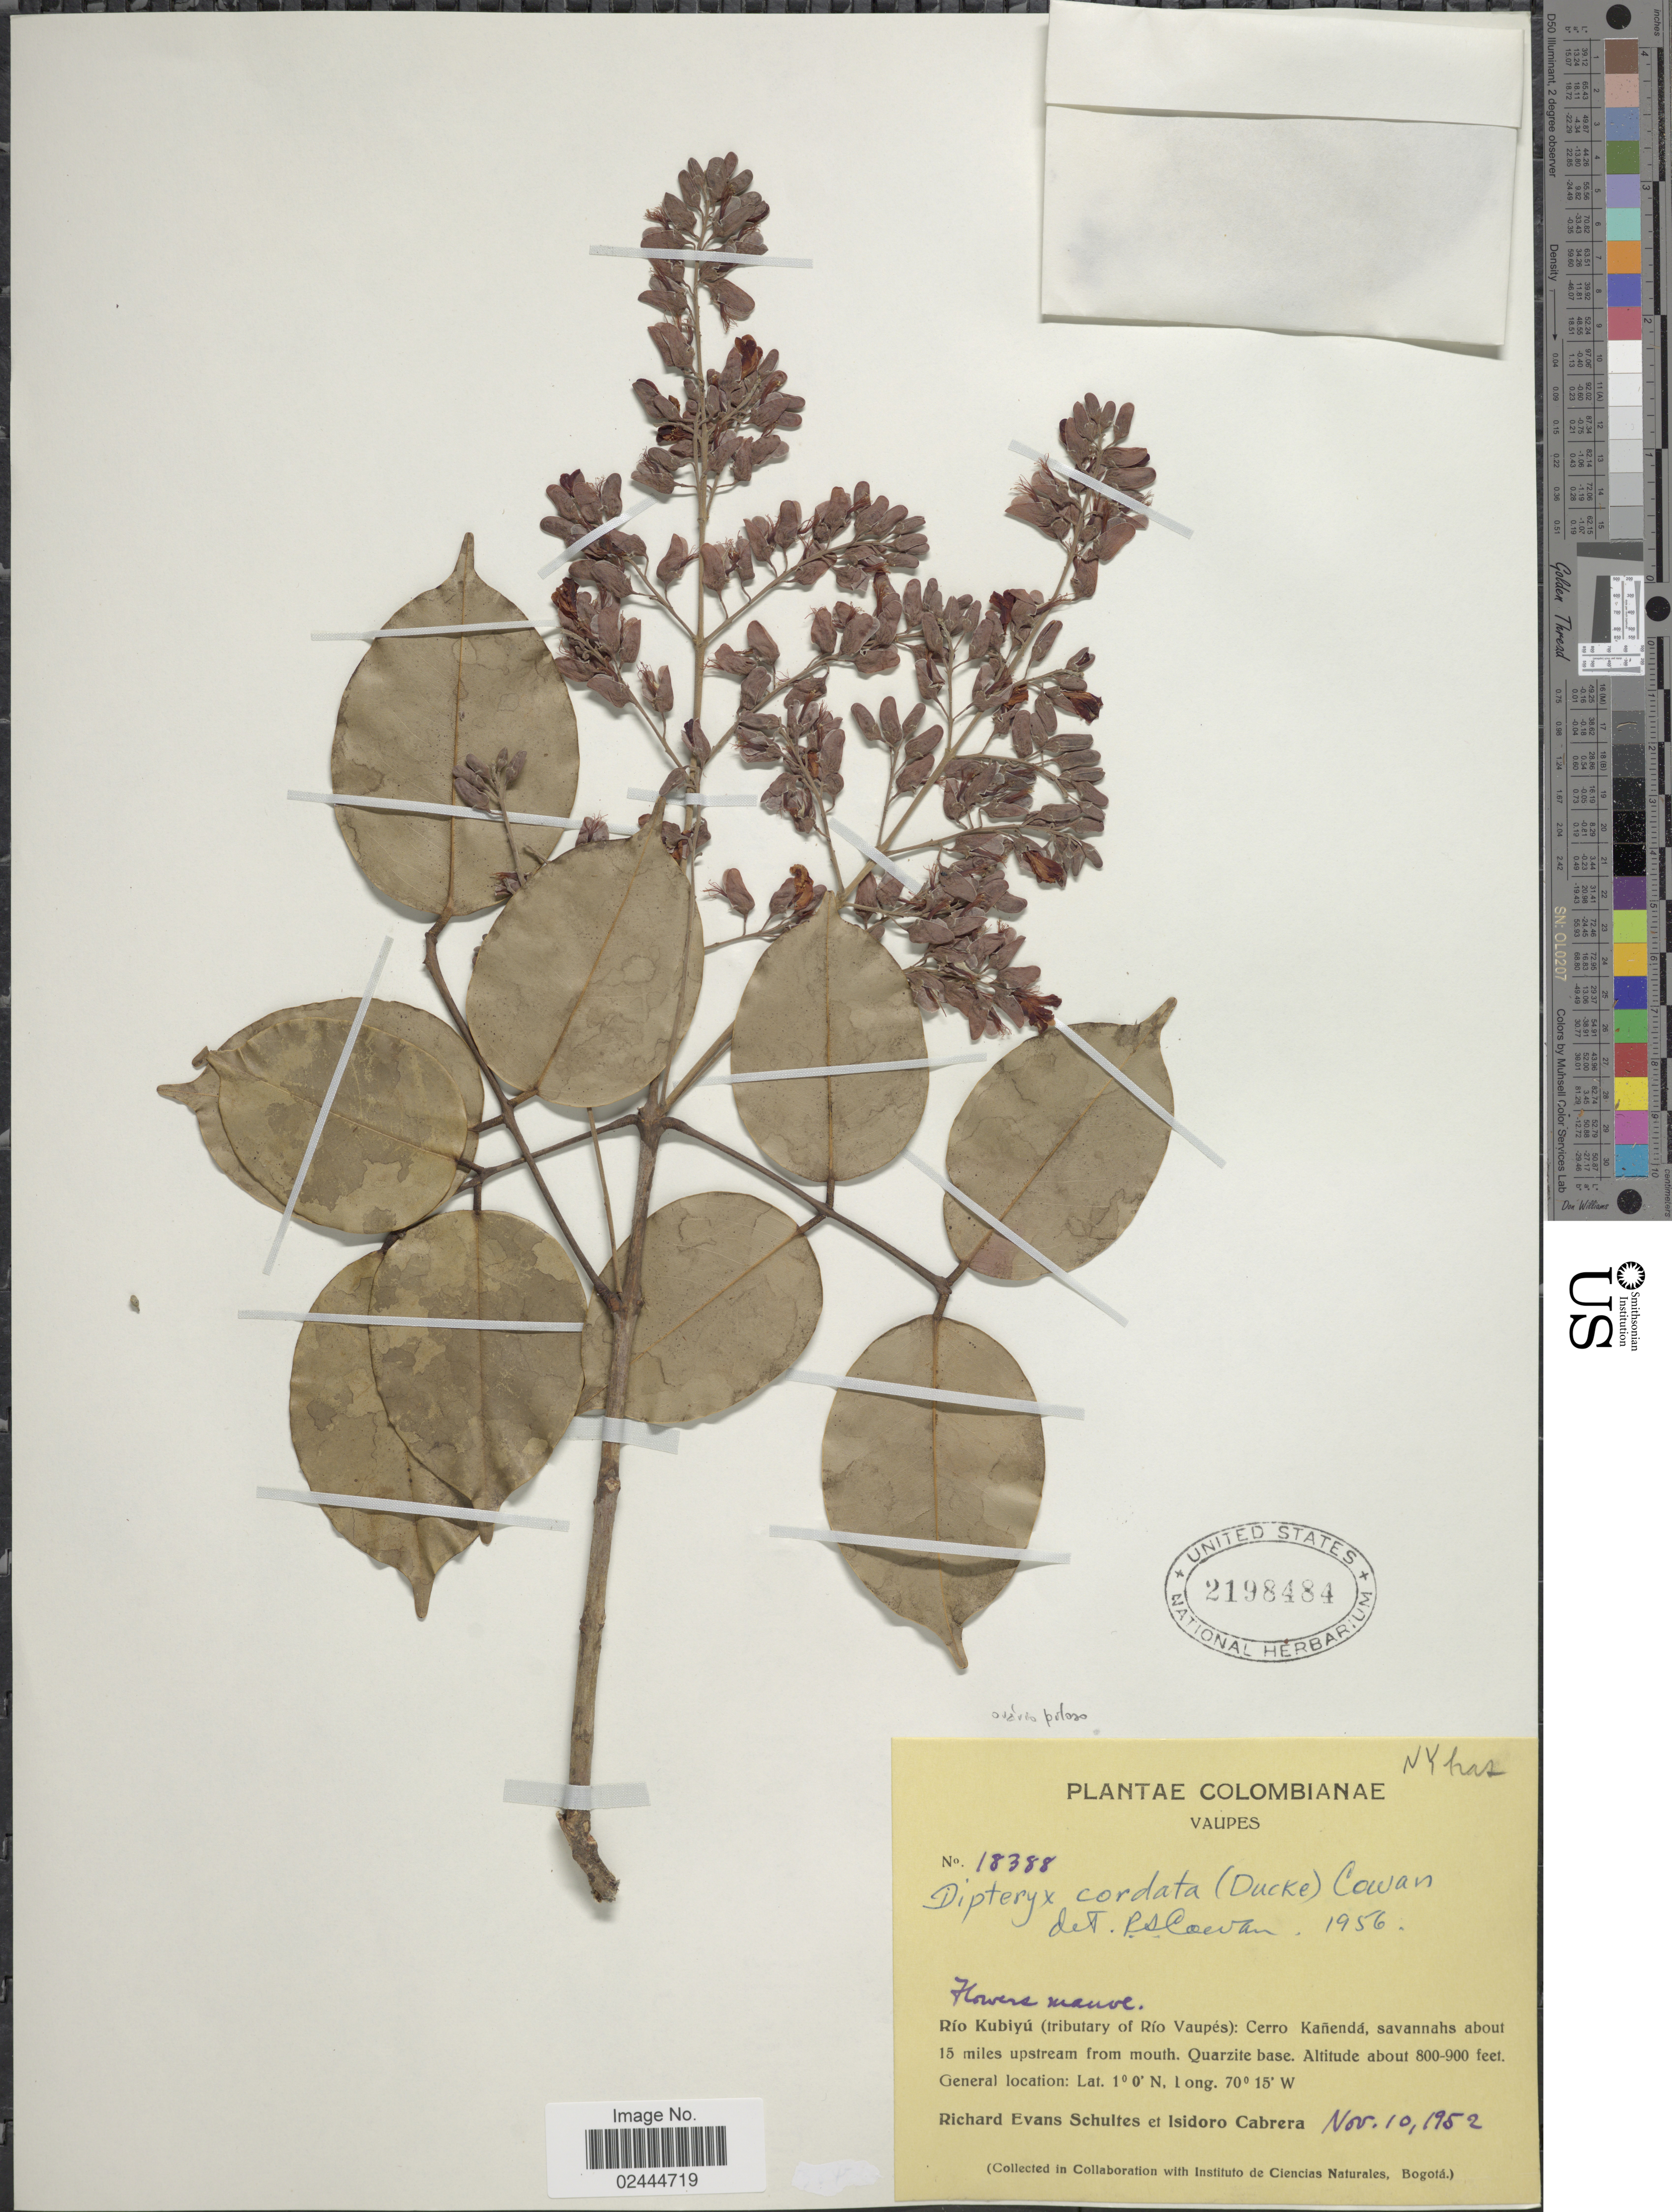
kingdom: Plantae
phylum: Tracheophyta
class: Magnoliopsida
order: Fabales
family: Fabaceae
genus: Taralea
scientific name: Taralea cordata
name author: Ducke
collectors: R. E. Schultes & I. Cabrera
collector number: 18388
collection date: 1952-11-10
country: Colombia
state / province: Vaupés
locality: Rio Kubiyu (tributary of Rio Vaupes): cerro Kanenda, savannahs about 15 miles upstream from mouth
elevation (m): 244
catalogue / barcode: US 2198484